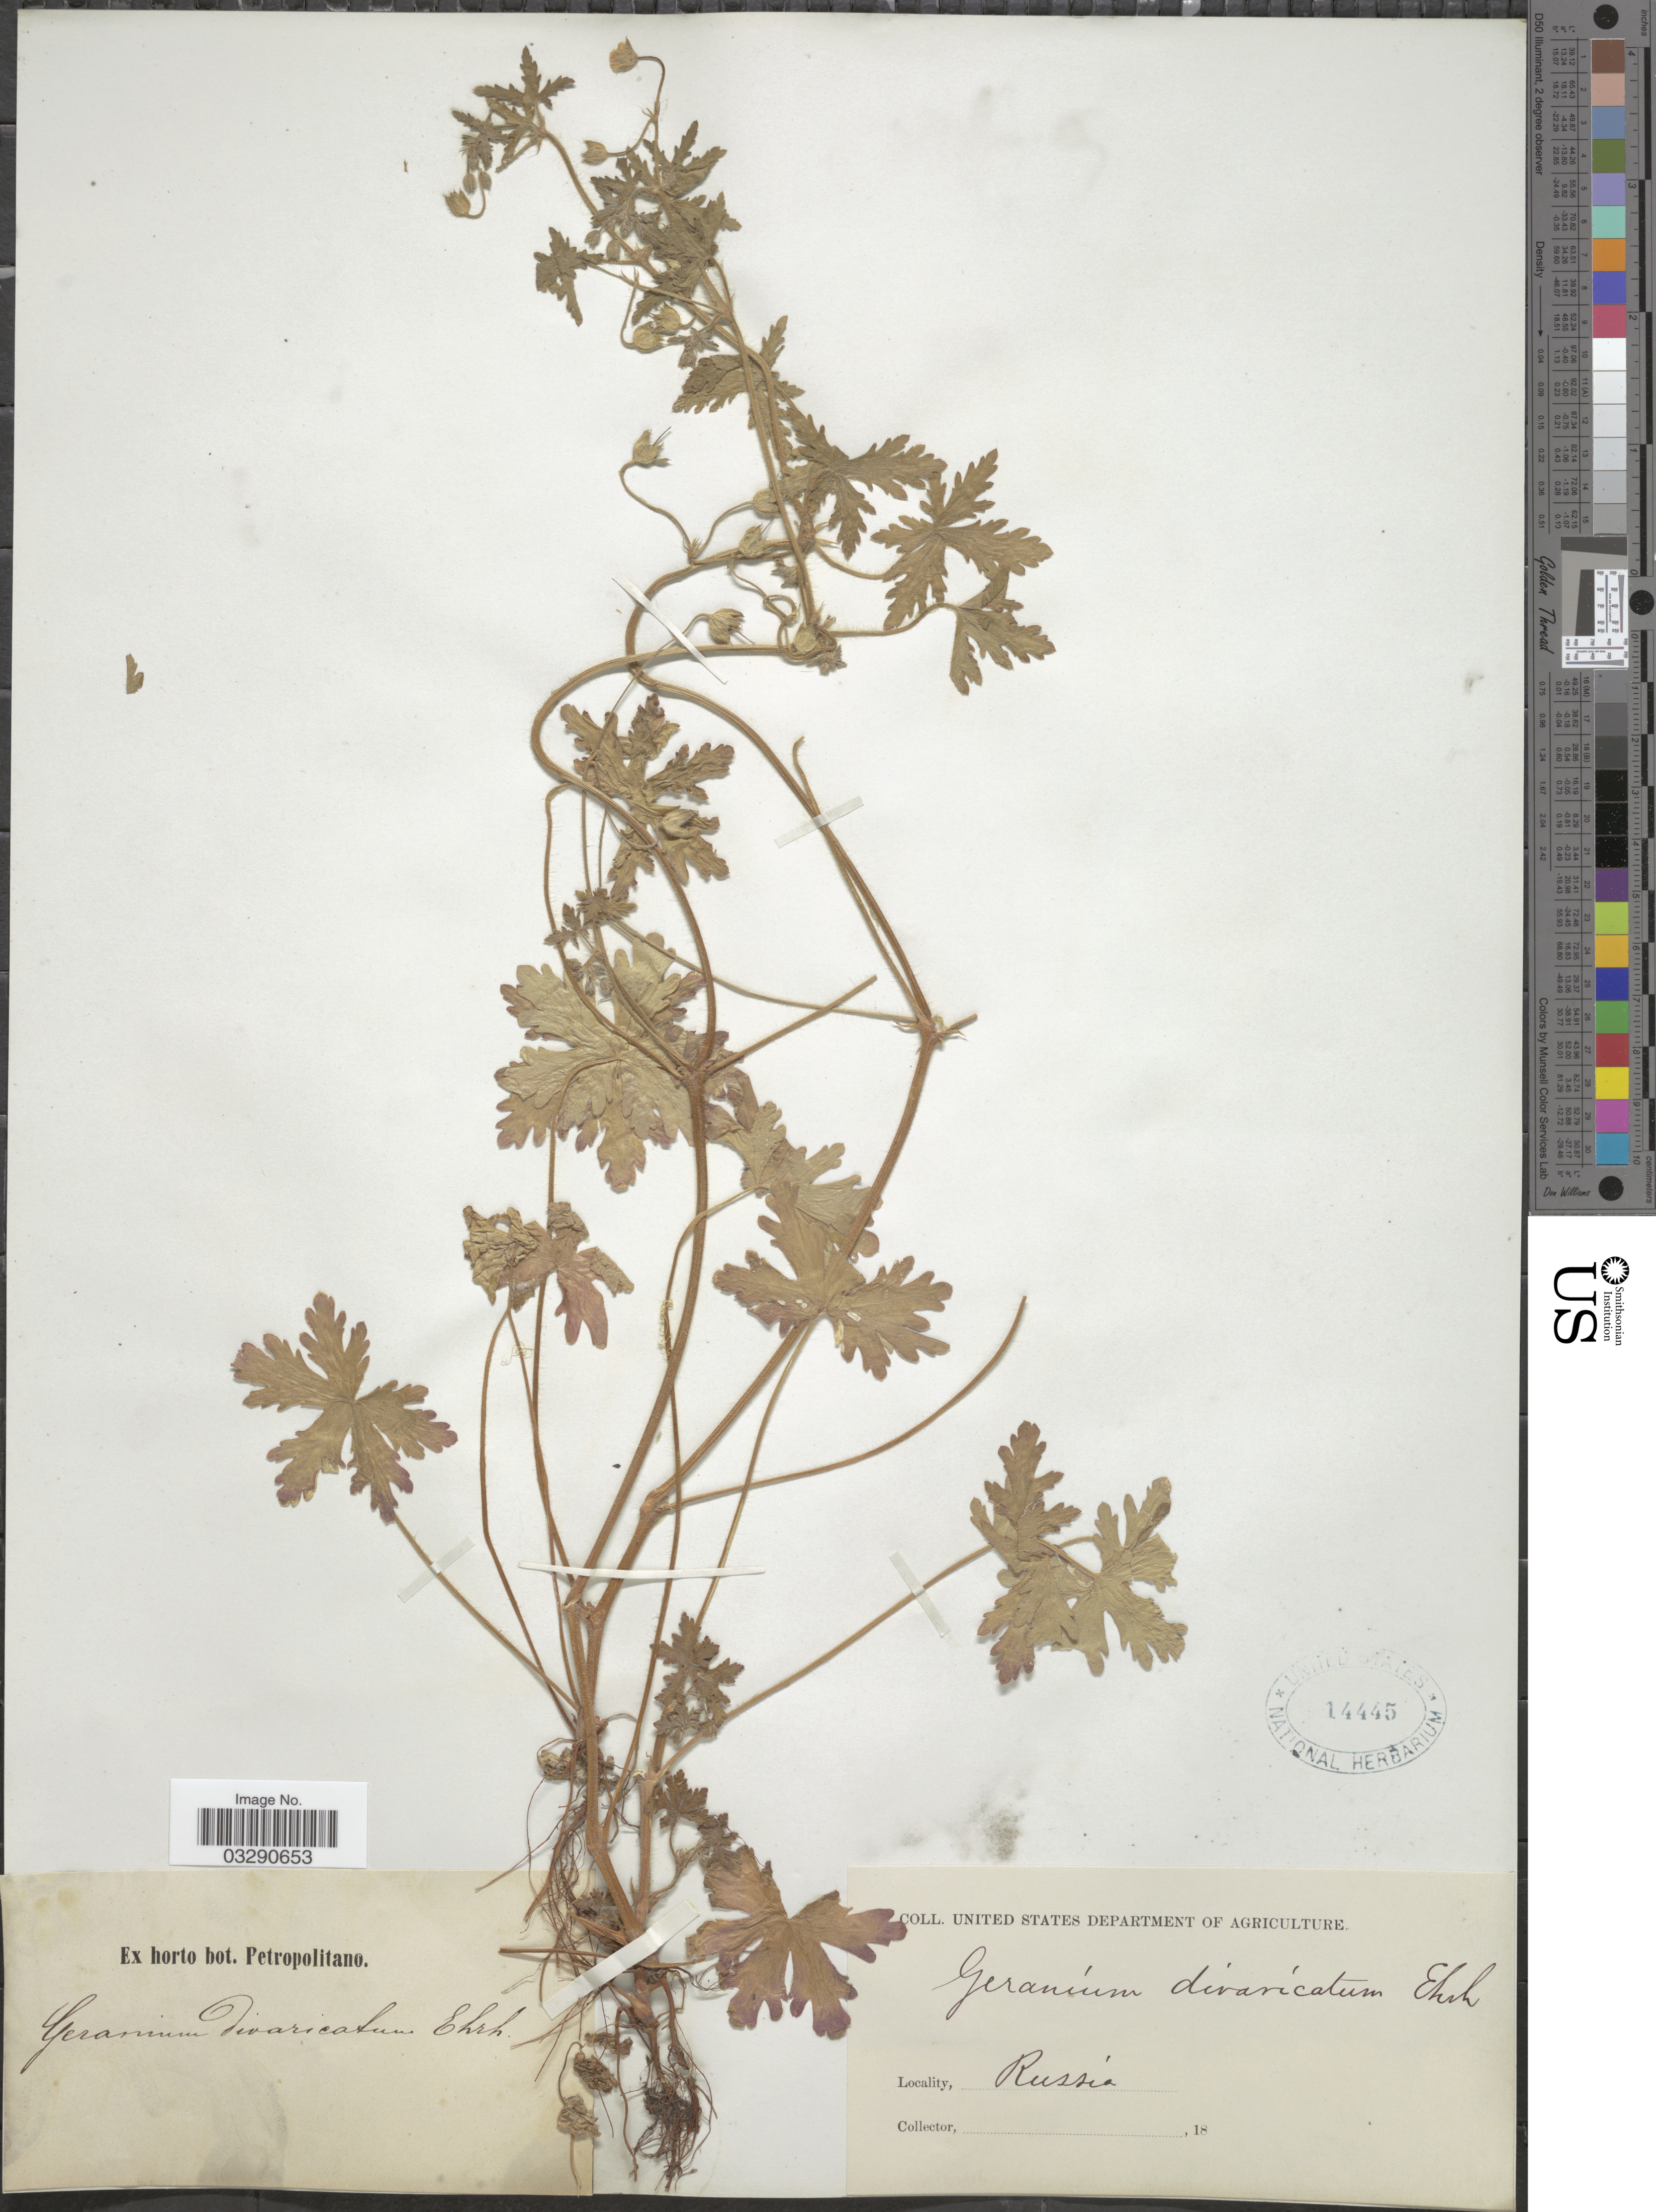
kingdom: Plantae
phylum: Tracheophyta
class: Magnoliopsida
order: Geraniales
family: Geraniaceae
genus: Geranium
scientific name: Geranium divaricatum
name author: Ehrh.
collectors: ex Horto Bot. Petropolitano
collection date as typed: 18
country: Russian Federation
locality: Russia.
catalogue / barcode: US 14445